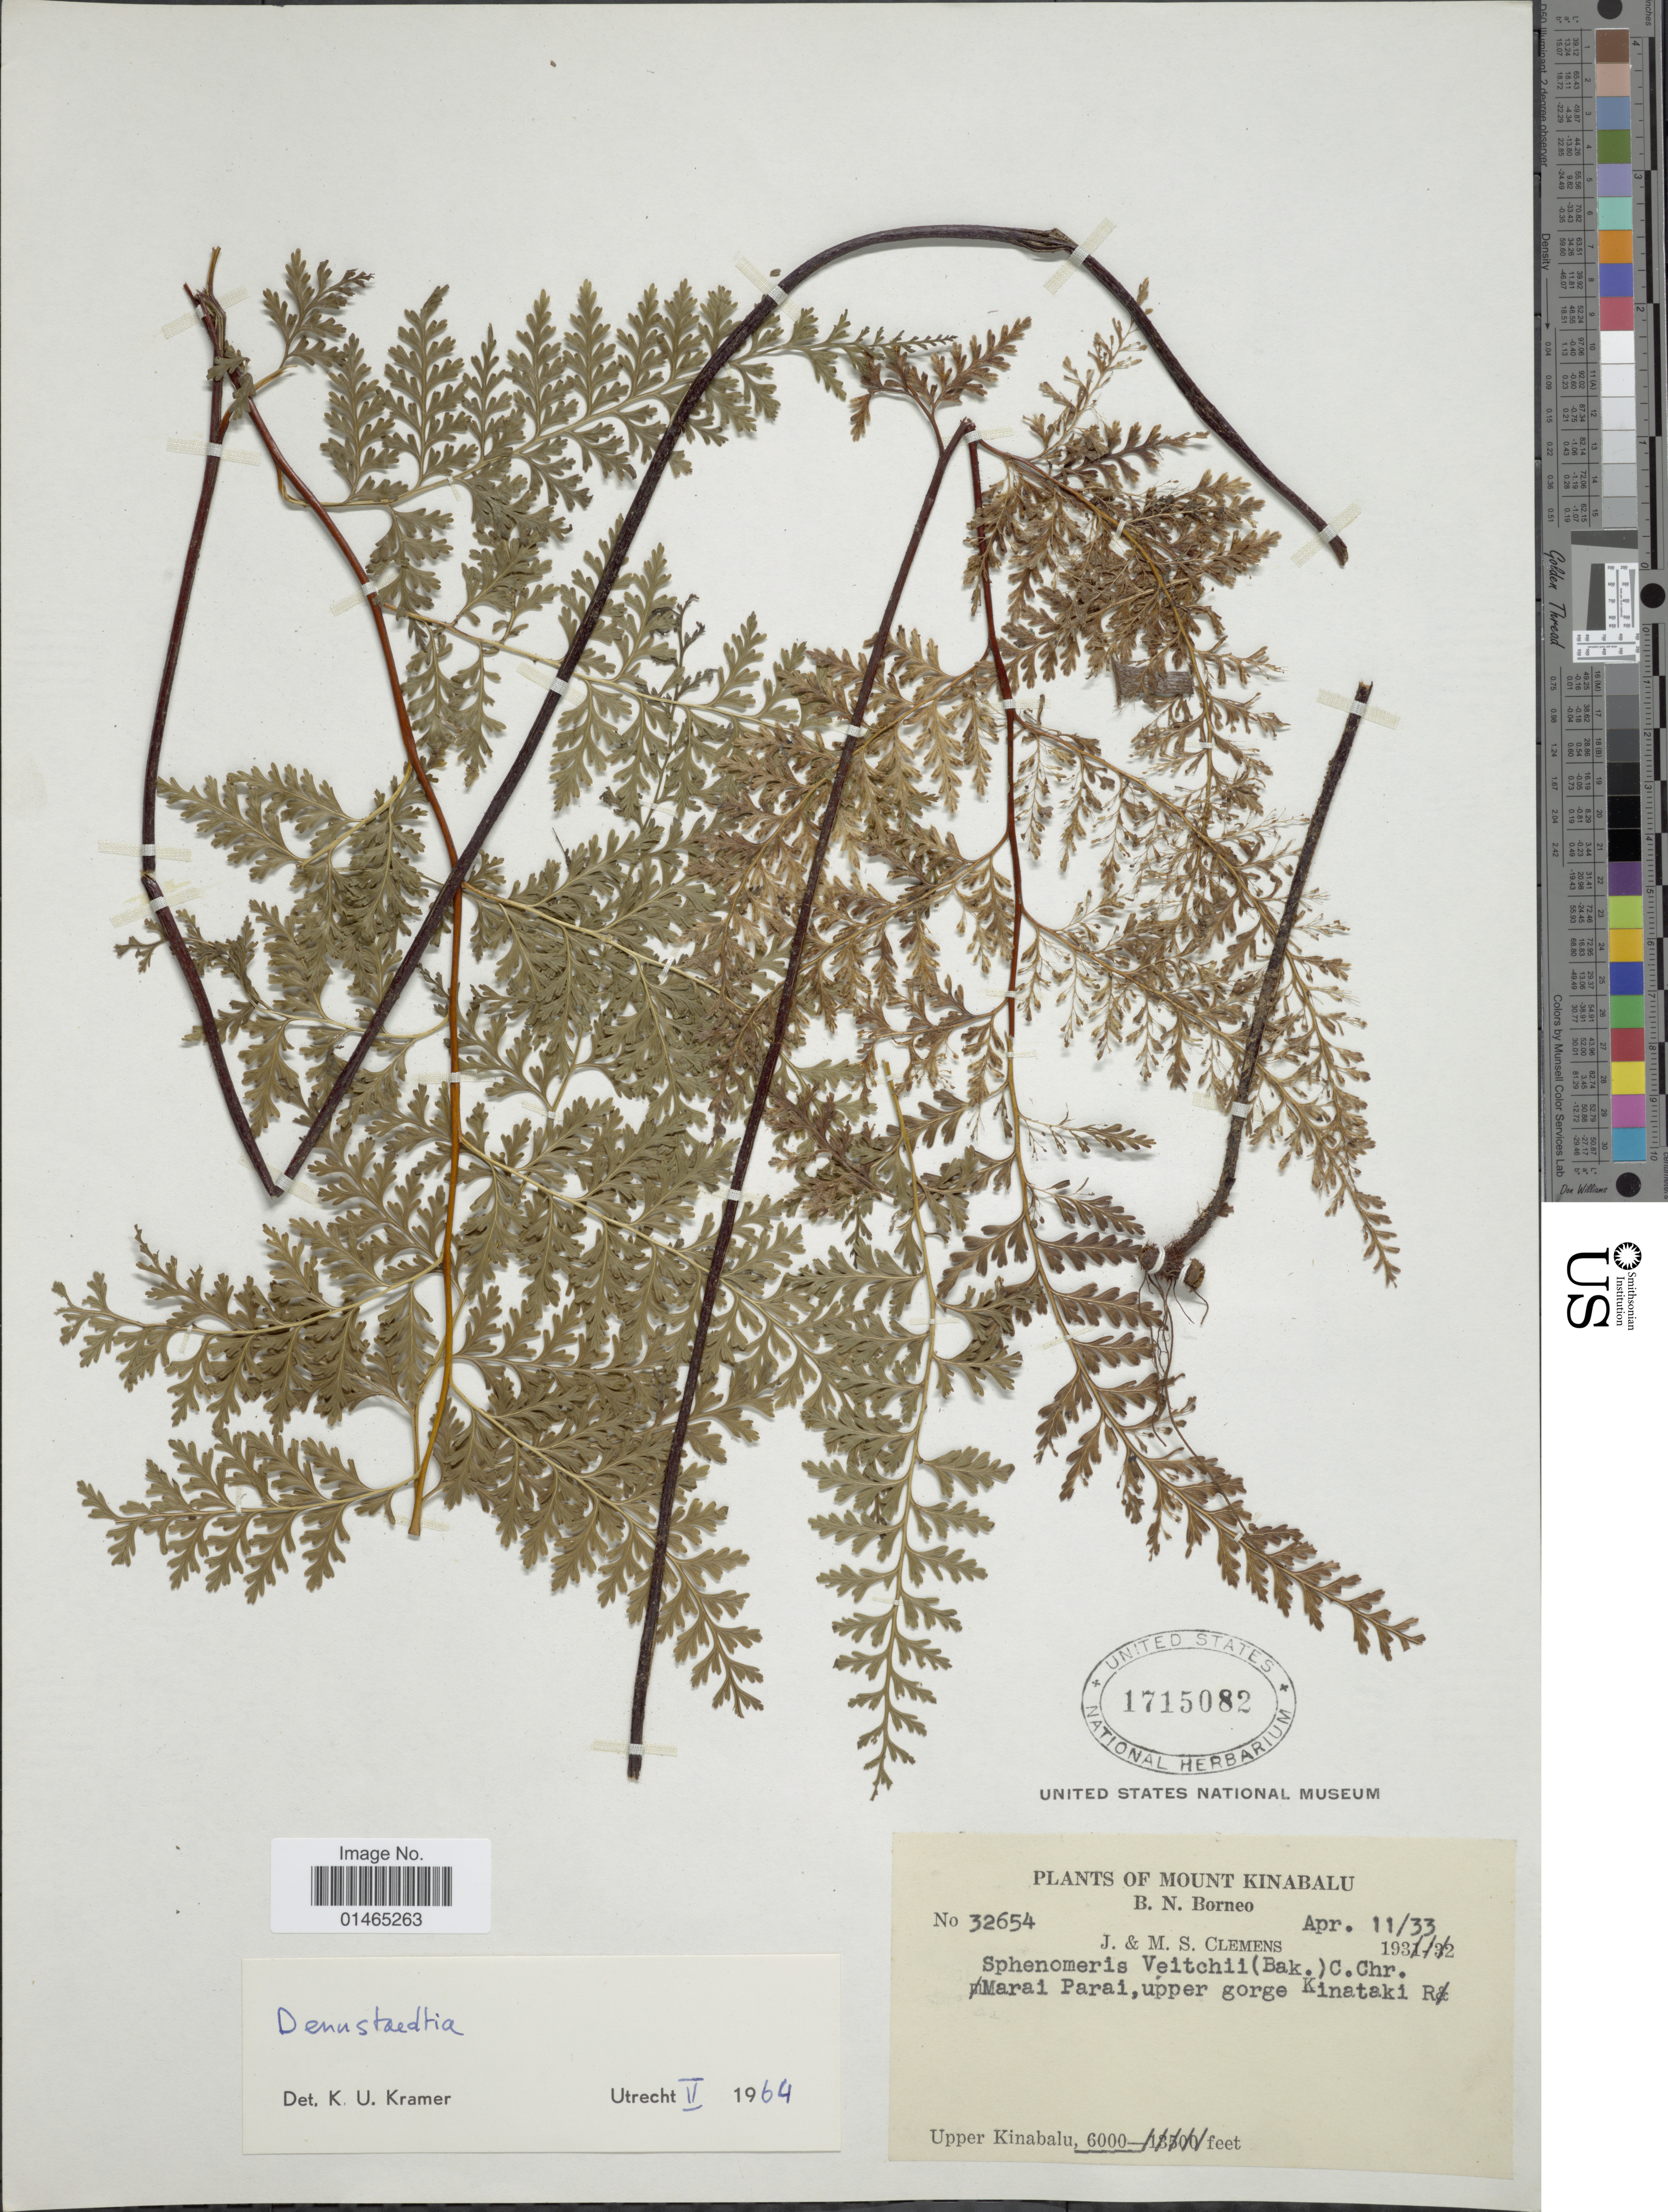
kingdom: Plantae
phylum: Tracheophyta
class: Polypodiopsida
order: Polypodiales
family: Dennstaedtiaceae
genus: Dennstaedtia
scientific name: Dennstaedtia sp.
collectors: J. Clemens & M. S. Clemens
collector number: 32654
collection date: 1933-04-11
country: Malaysia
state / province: Sabah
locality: Mount Kinabalu. B.N. Borneo. Marai Parai, upper gorge Kinataki. Upper Kinabalu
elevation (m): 1829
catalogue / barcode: US 1715082